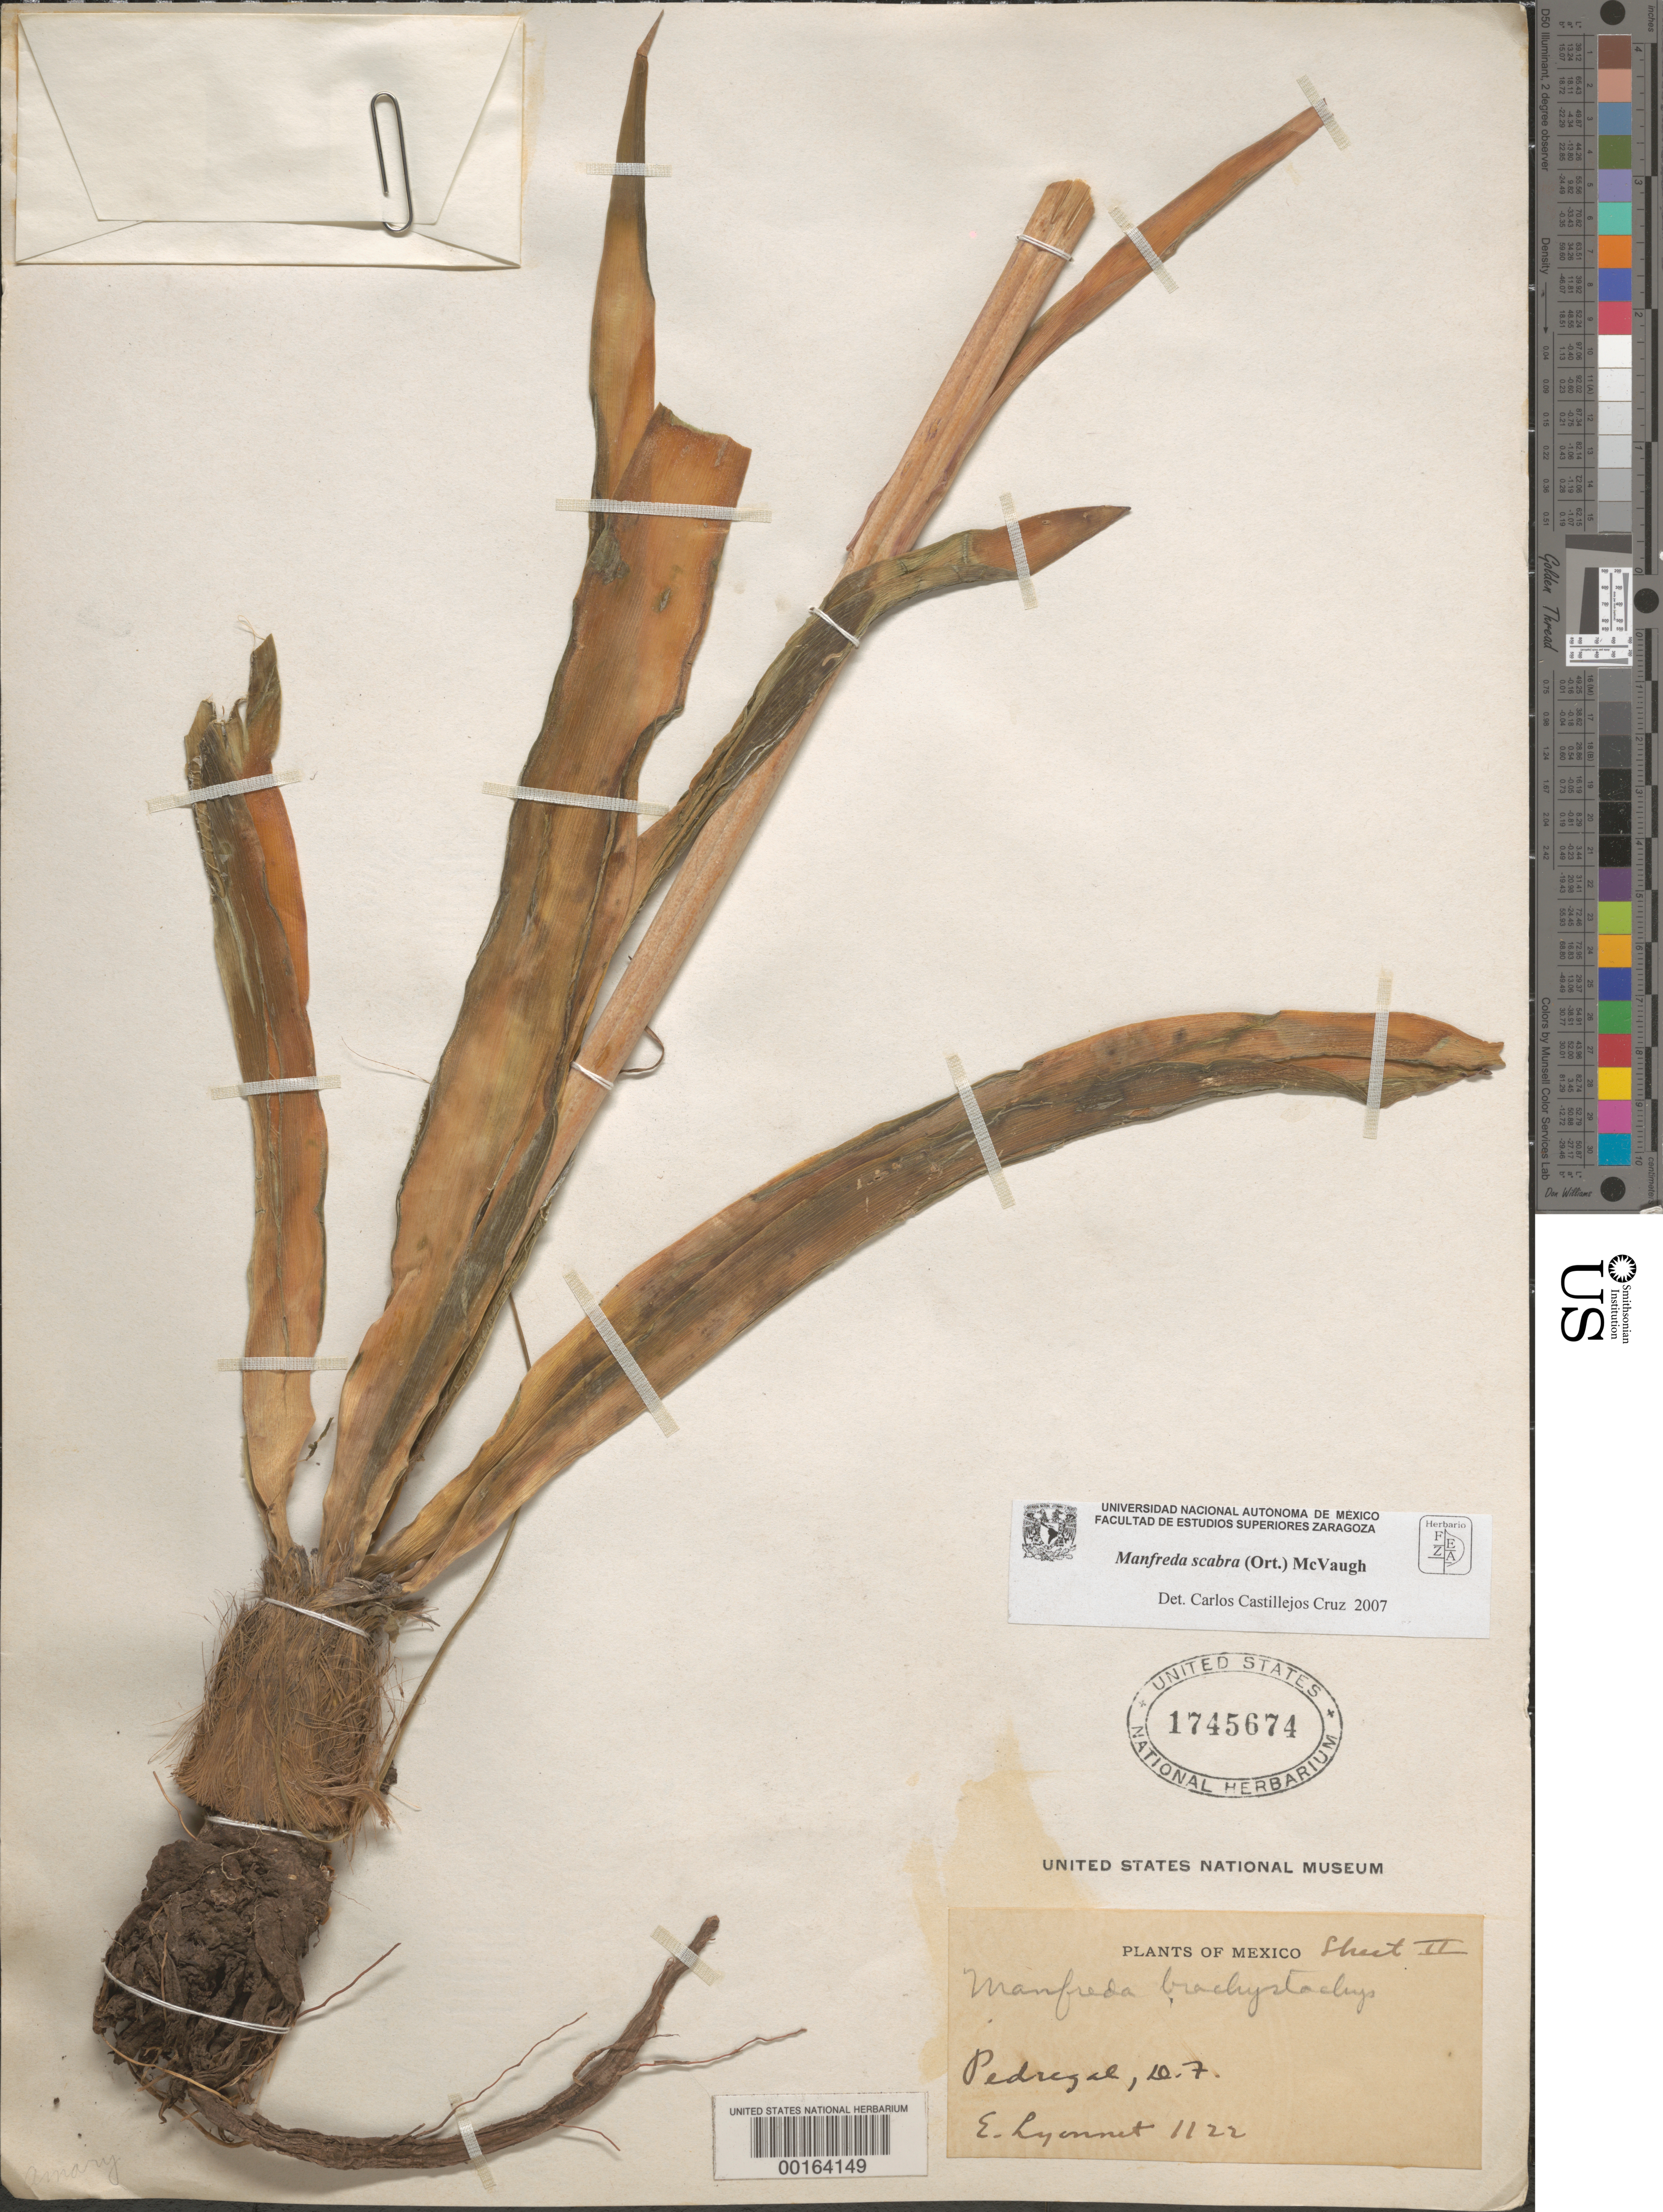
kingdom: Plantae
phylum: Tracheophyta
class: Liliopsida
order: Asparagales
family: Asparagaceae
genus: Manfreda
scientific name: Manfreda scabra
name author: (Ortega) McVaugh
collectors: Bro. E. Lyonnet & J. Elcoro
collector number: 1122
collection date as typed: Sep 1935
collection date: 1935-09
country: Mexico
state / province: Distrito Federal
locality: Pedregal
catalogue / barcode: US 1745674